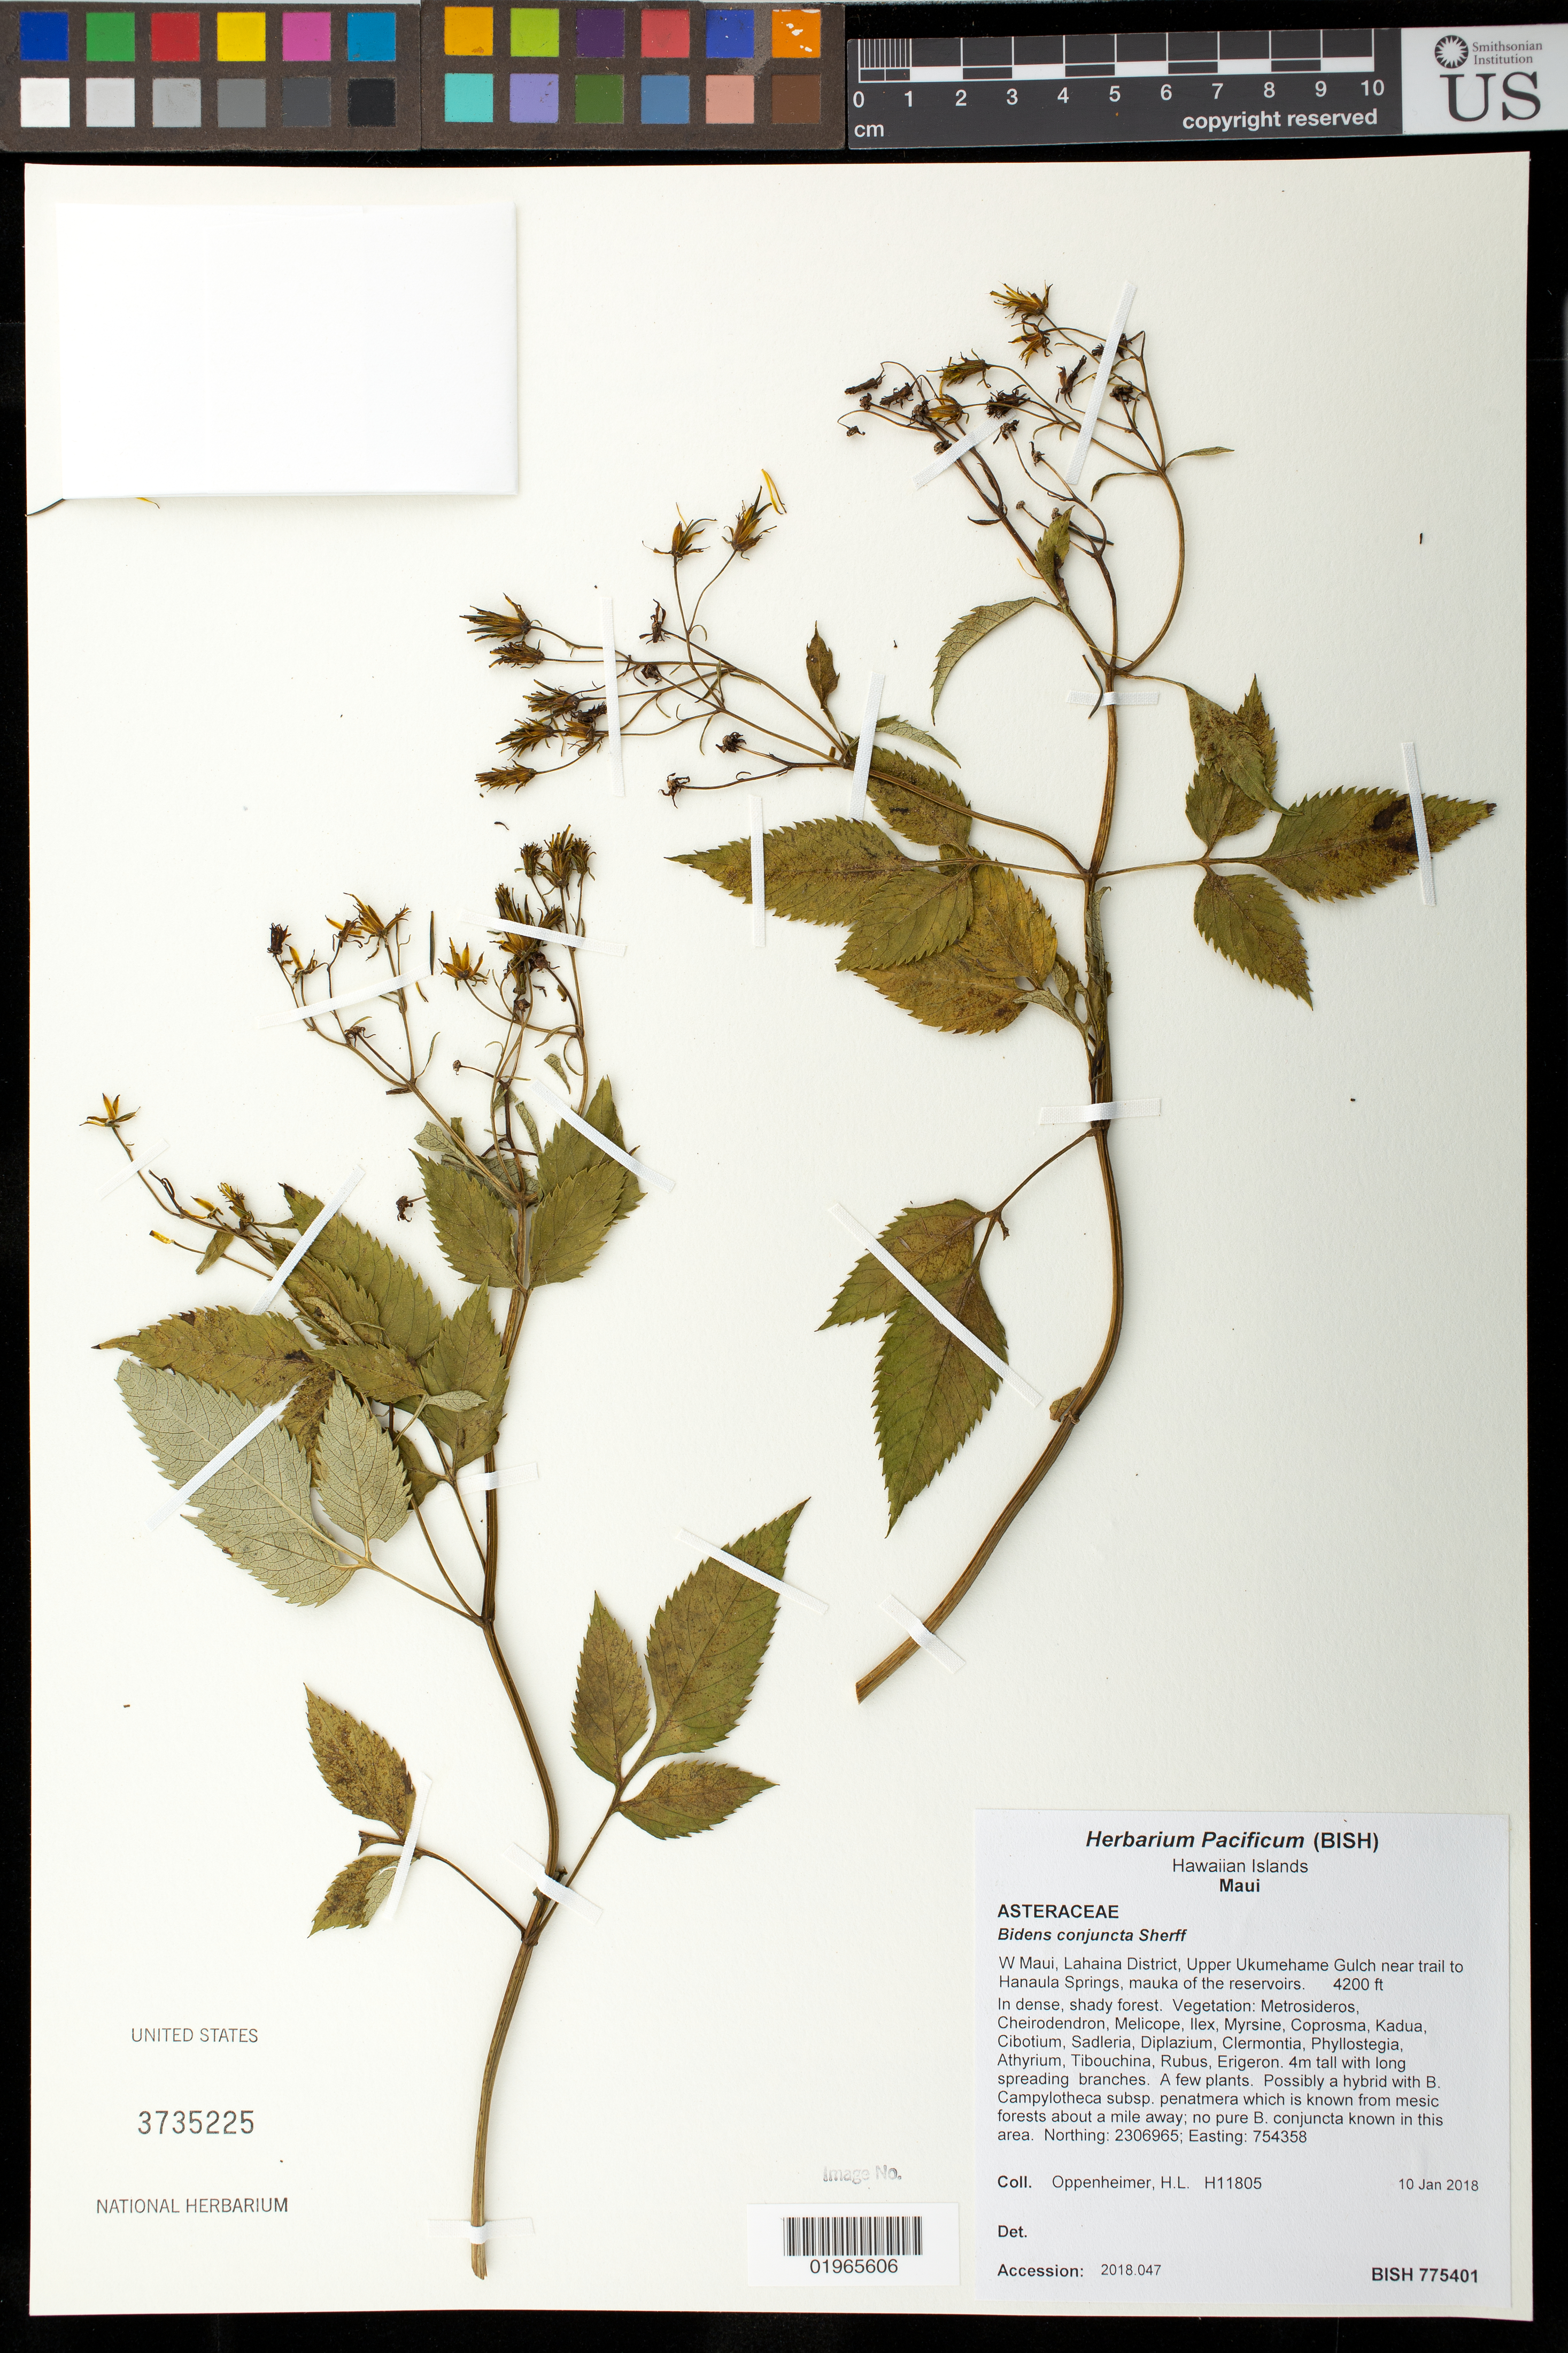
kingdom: Plantae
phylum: Tracheophyta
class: Magnoliopsida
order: Asterales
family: Asteraceae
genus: Bidens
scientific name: Bidens conjuncta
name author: Sherff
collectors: H. L. Oppenheimer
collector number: H11805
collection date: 2018-01-10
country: United States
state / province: Hawaii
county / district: Maui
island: Maui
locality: West Maui, Lahaina District, upper Ukumehame gulch near trail to Hanaula Springs, mauka of the reservoirs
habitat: Shady forest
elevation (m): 1280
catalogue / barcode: US 3735225